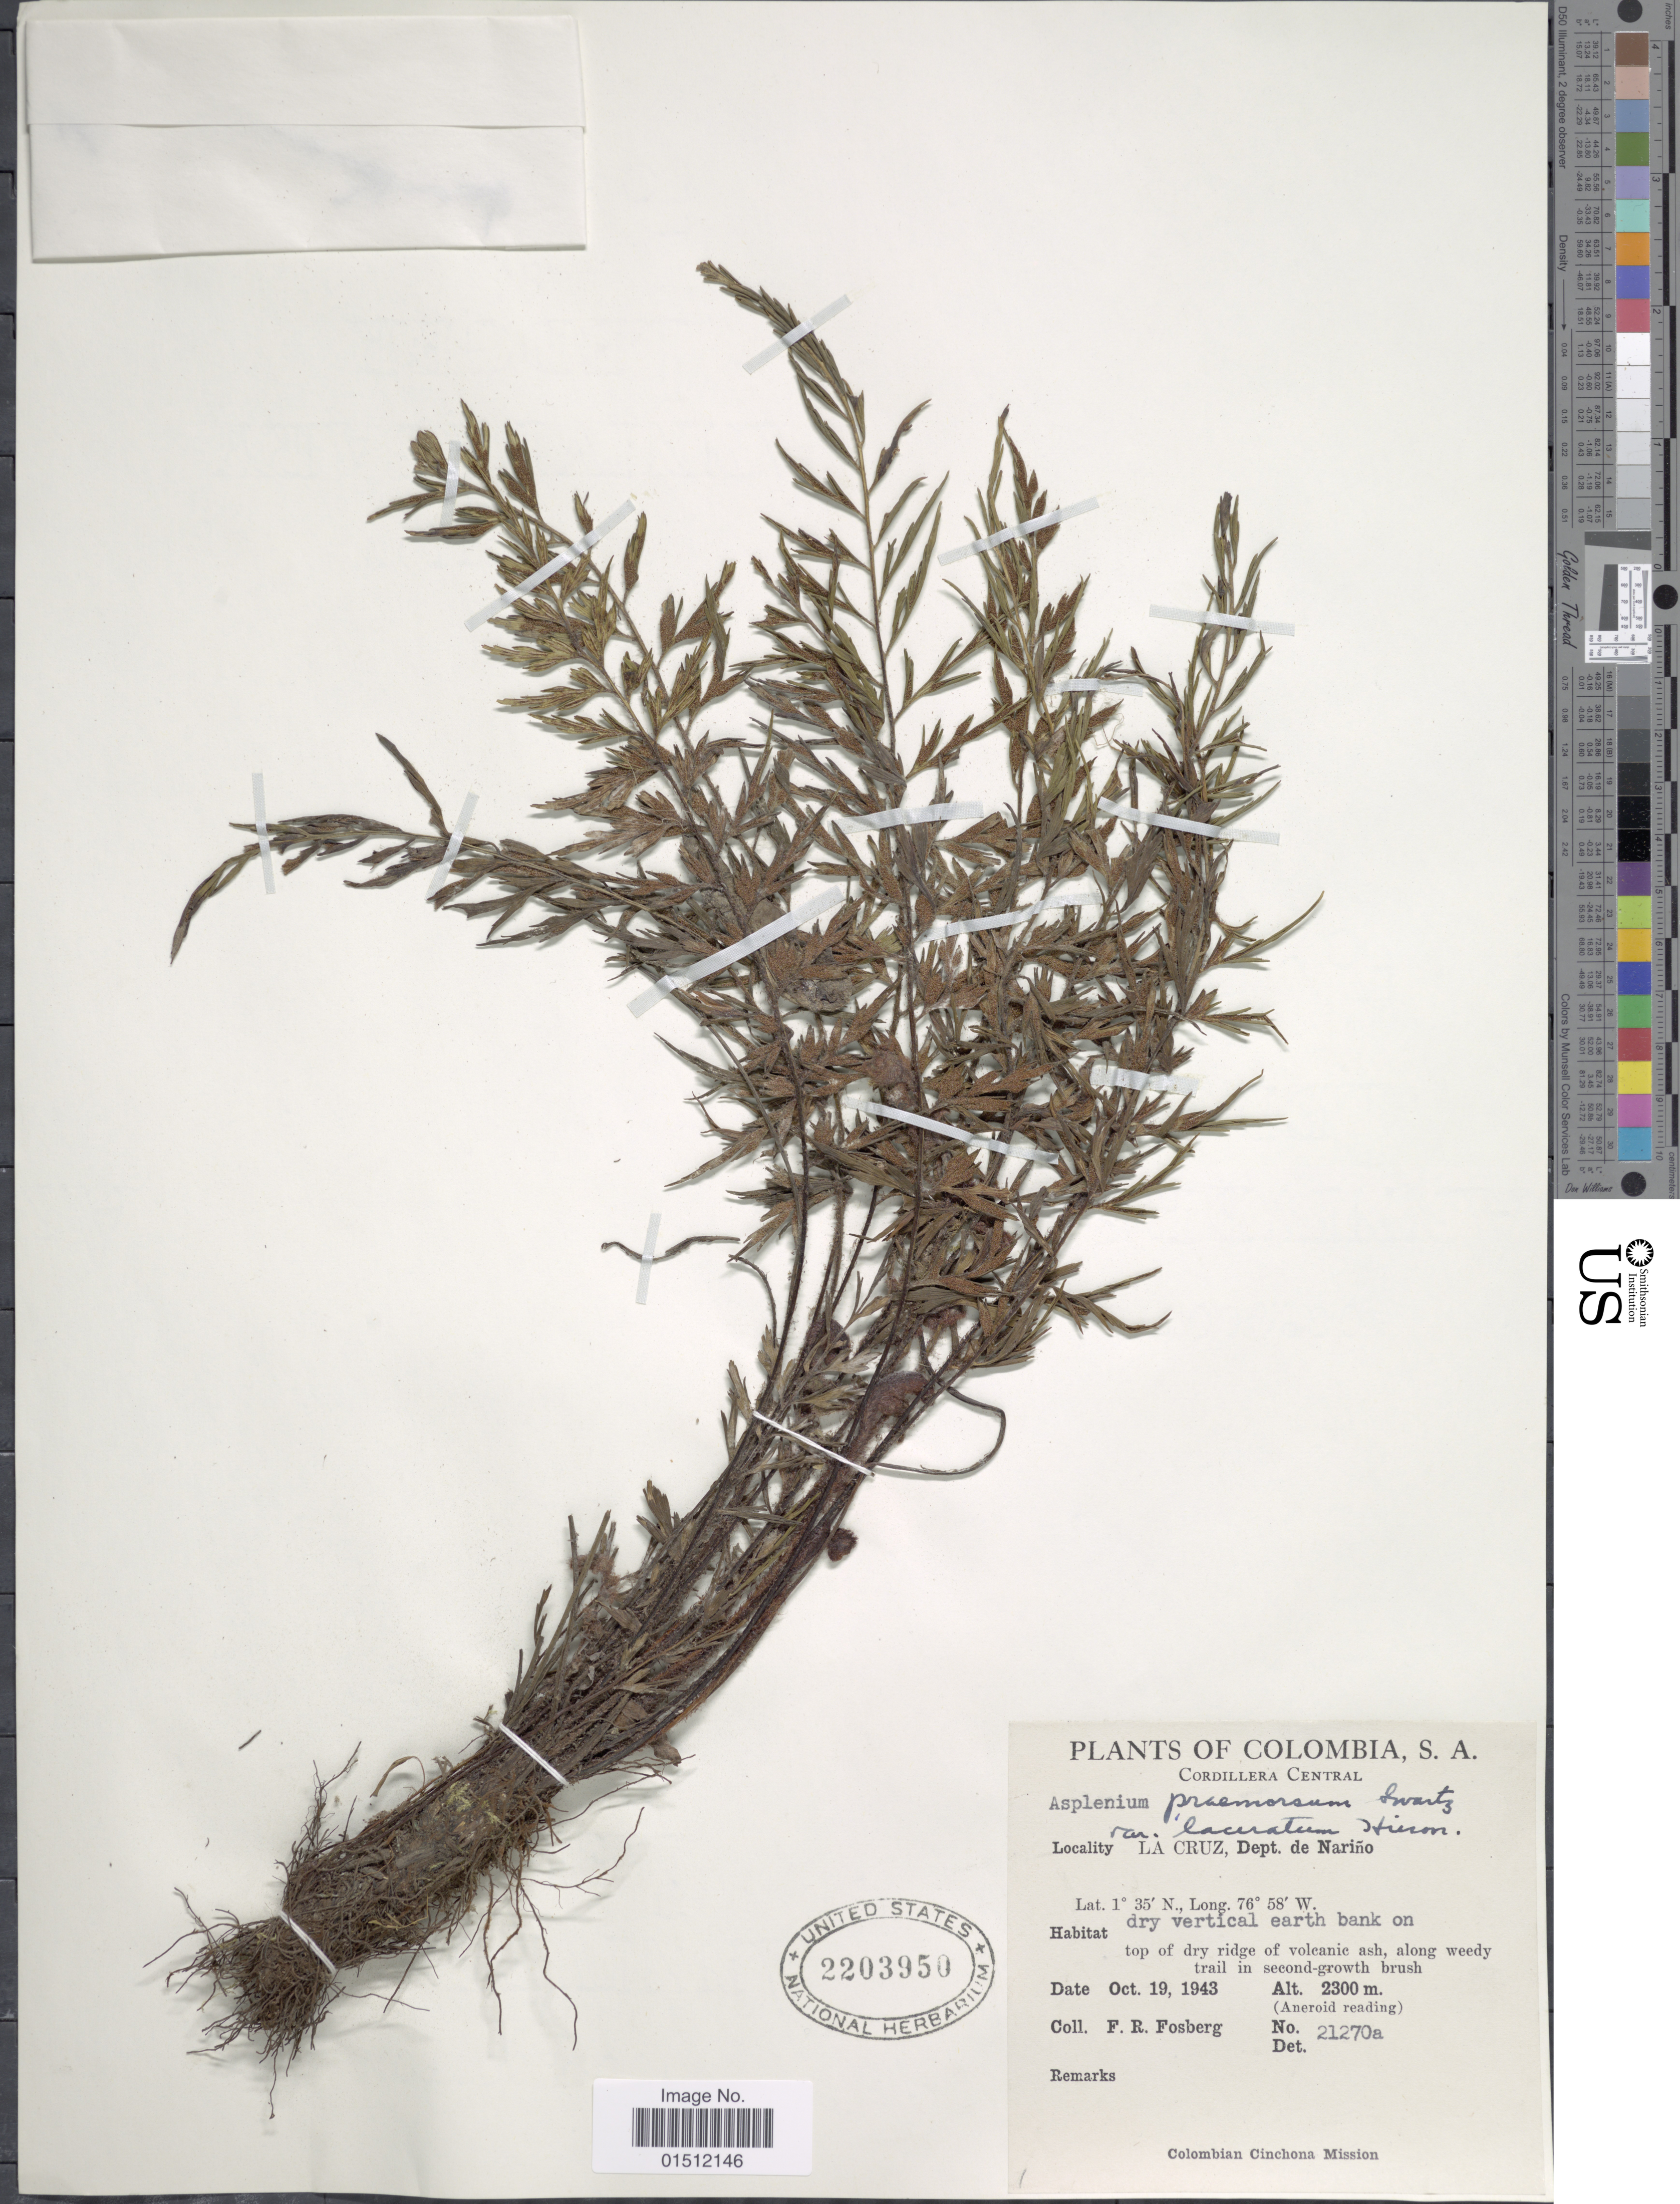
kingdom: Plantae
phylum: Tracheophyta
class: Polypodiopsida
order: Polypodiales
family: Aspleniaceae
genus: Asplenium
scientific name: Asplenium praemorsum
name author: Sw.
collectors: F. R. Fosberg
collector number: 21270a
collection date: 1943-10-19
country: Colombia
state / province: Nariño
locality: Cordillera Central, La Cruz, Dept. de Narino.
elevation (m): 2300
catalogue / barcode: US 2203950